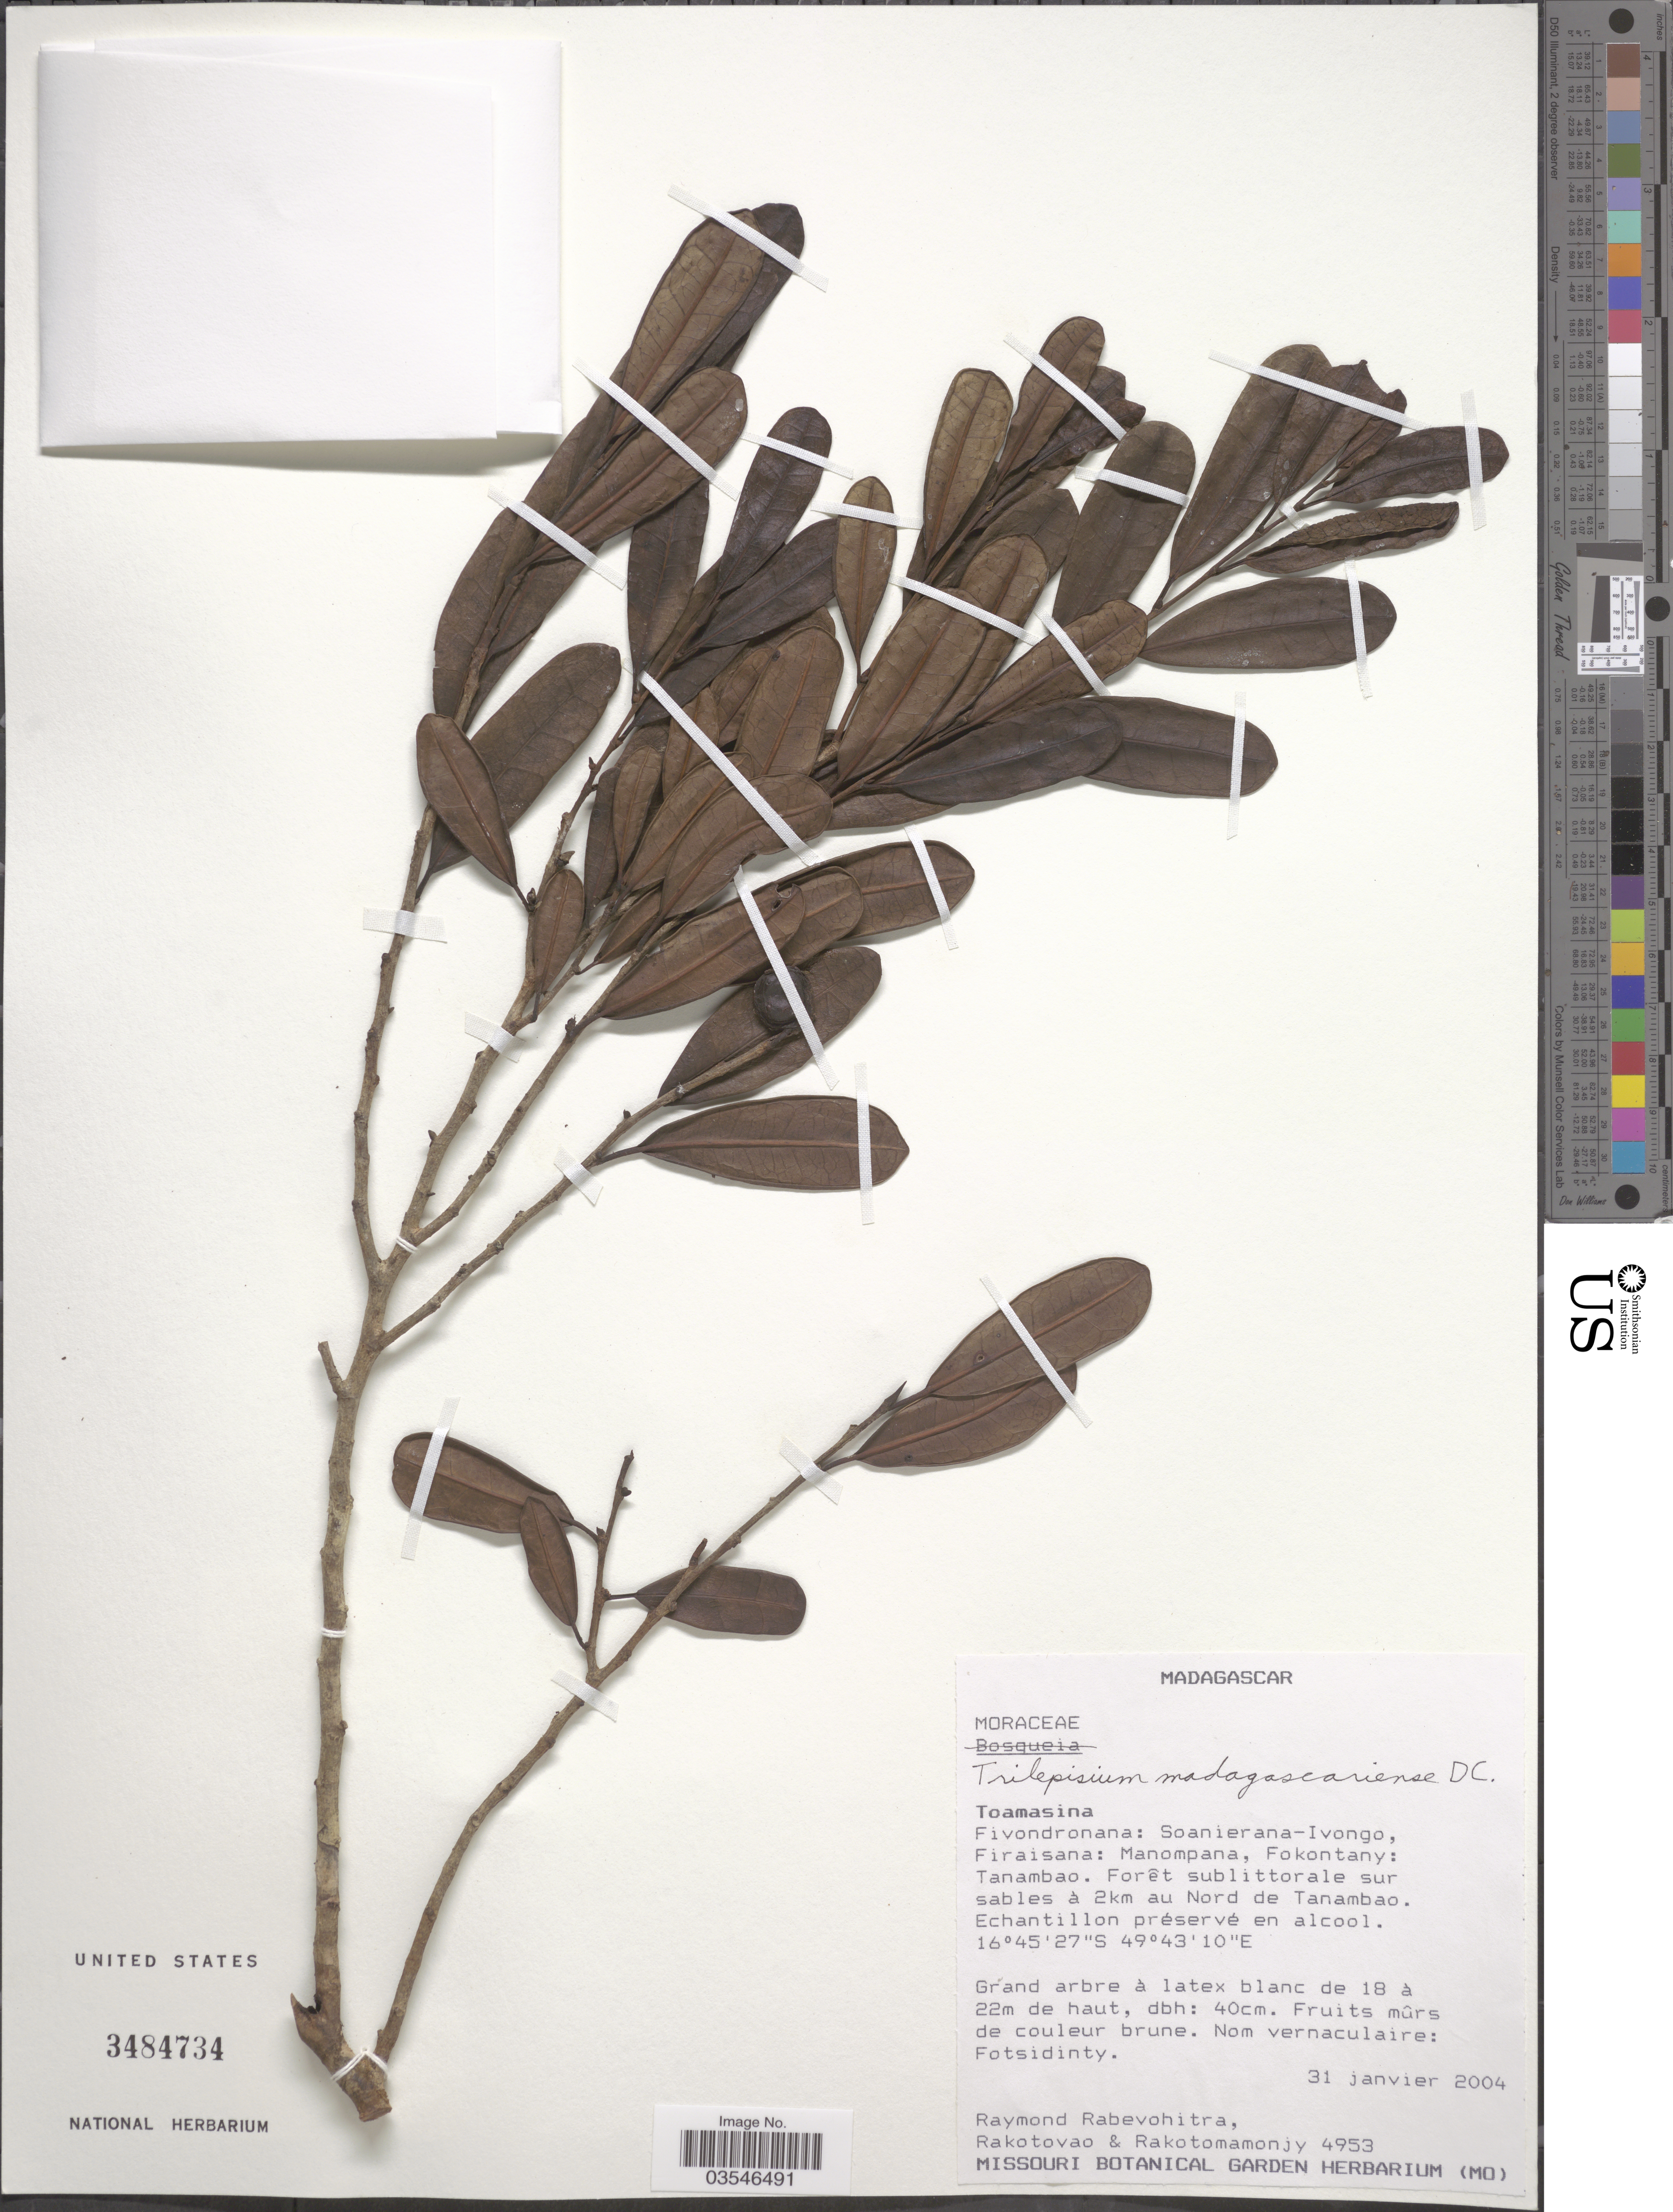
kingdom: Plantae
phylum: Tracheophyta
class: Magnoliopsida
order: Rosales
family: Moraceae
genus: Trilepisium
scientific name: Trilepisium madagascariense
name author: DC.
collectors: R. Rabevohitra, -. Rakotovao & Rakotomamonjy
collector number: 4953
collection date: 2004-01-31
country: Madagascar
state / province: Analanjirofo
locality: Fivondronana: Soanierana-Ivongo, Firaisana: Manompana, Fokontany: Tanambao. Forêt sublittorale sur sables à 2km au Nord de Tanambao.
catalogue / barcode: US 3484734